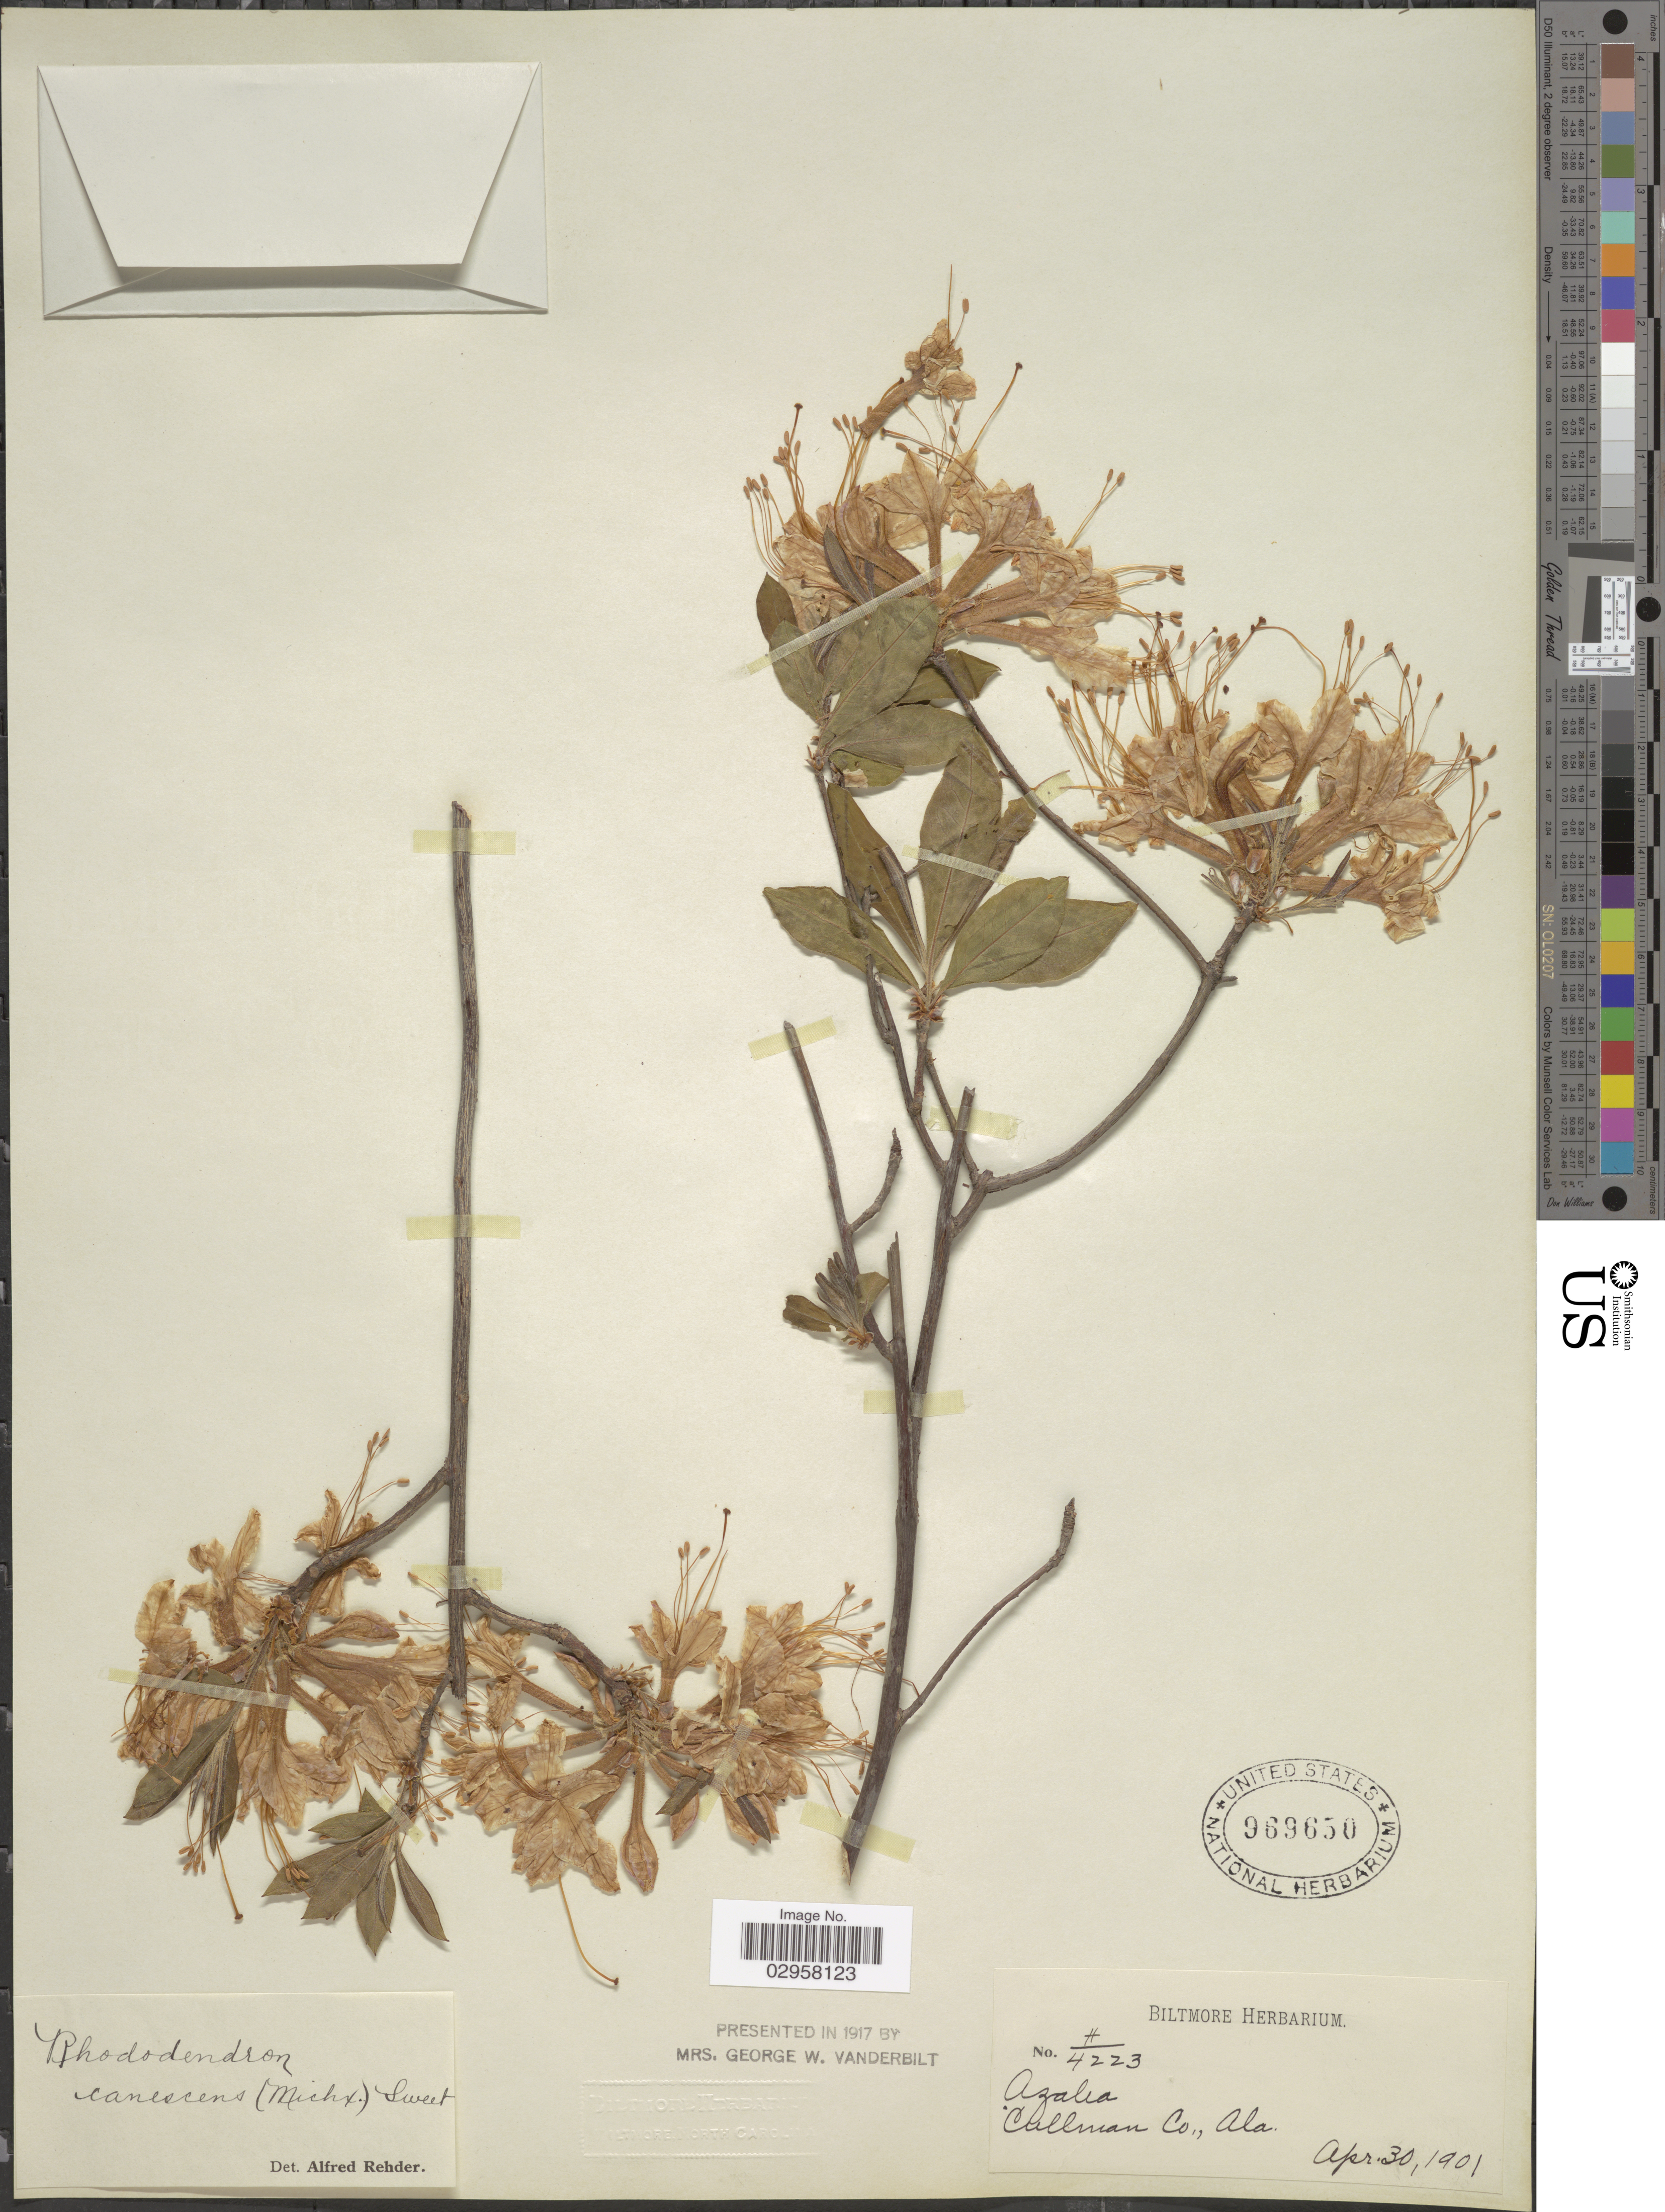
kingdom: Plantae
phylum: Tracheophyta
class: Magnoliopsida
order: Ericales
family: Ericaceae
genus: Rhododendron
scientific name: Rhododendron canescens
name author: (Michx.) Sweet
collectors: ex herb. Biltmore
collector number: H/4223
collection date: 1901-04-30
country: United States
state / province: Alabama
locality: Cullman Co.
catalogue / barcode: US 969650